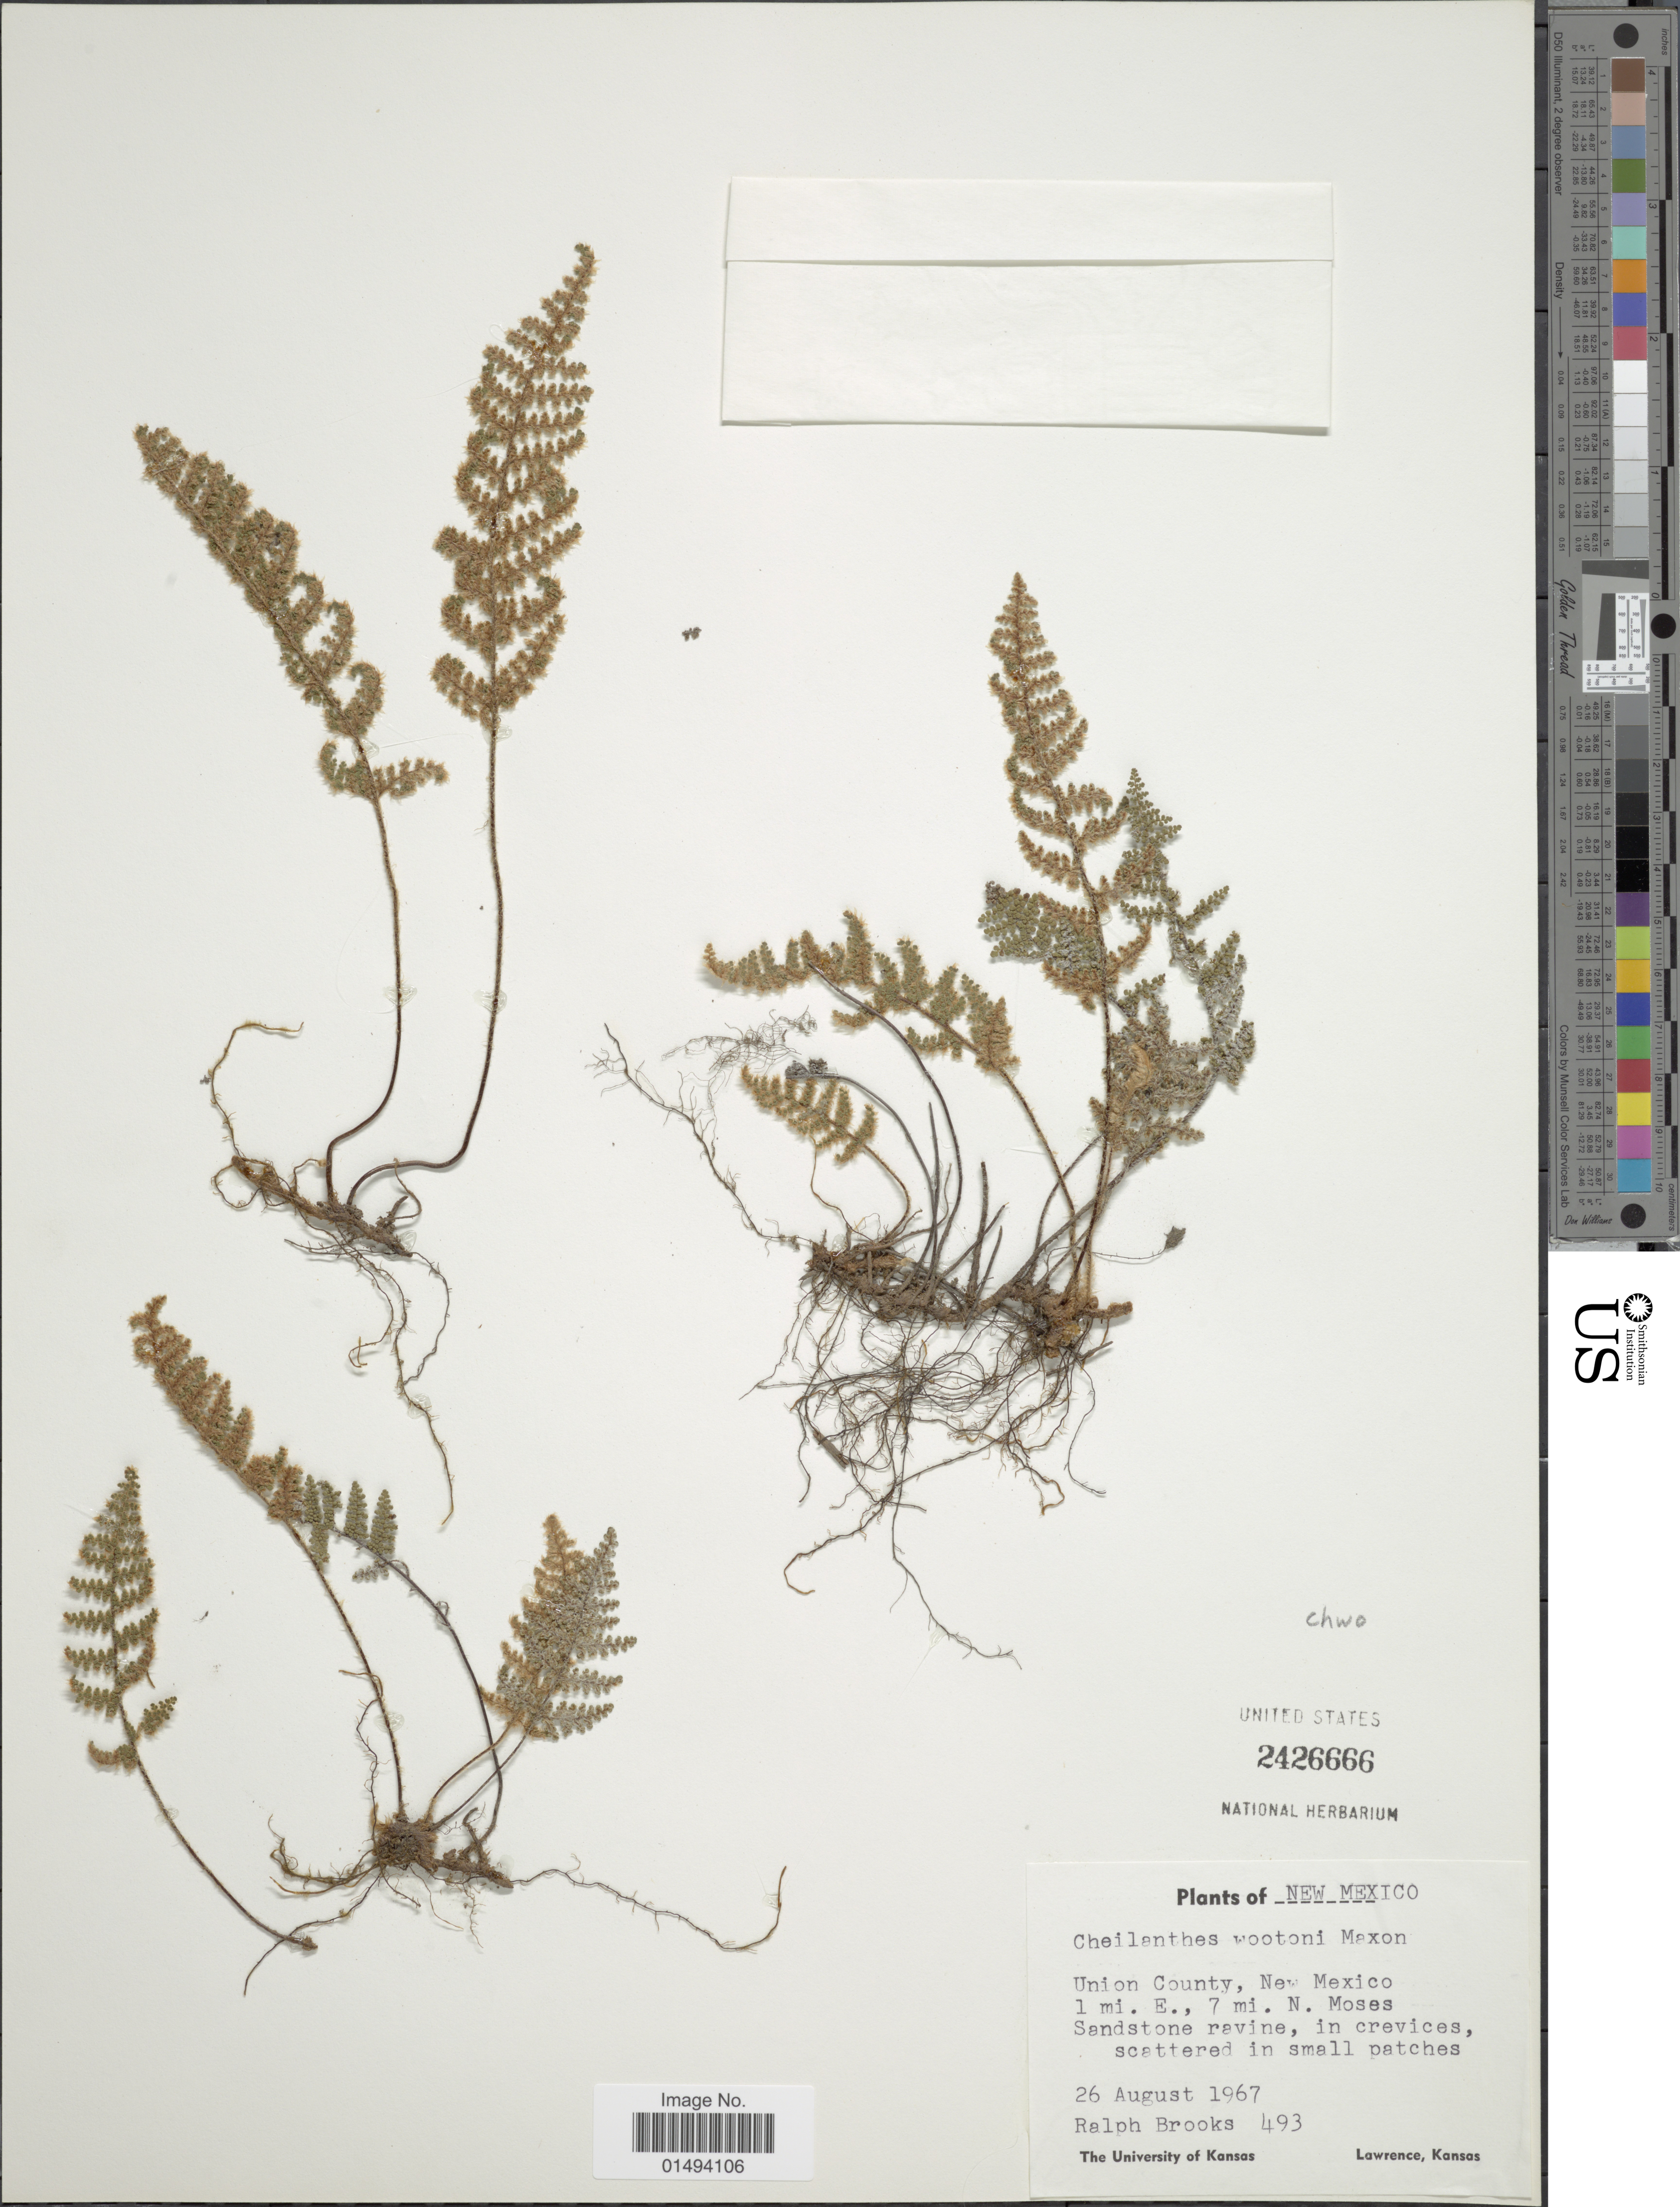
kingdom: Plantae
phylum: Tracheophyta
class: Polypodiopsida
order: Polypodiales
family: Pteridaceae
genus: Myriopteris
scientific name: Myriopteris wootonii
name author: (Maxon) Grusz & Windham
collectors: R. E. Brooks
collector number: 493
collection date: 1967-08-26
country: United States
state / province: New Mexico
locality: Union County, New Mexico 1 mi. E. 7 mi. N. Moses Sandstone Ravine, in crevices, scattered in small patches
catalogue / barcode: US 2426666